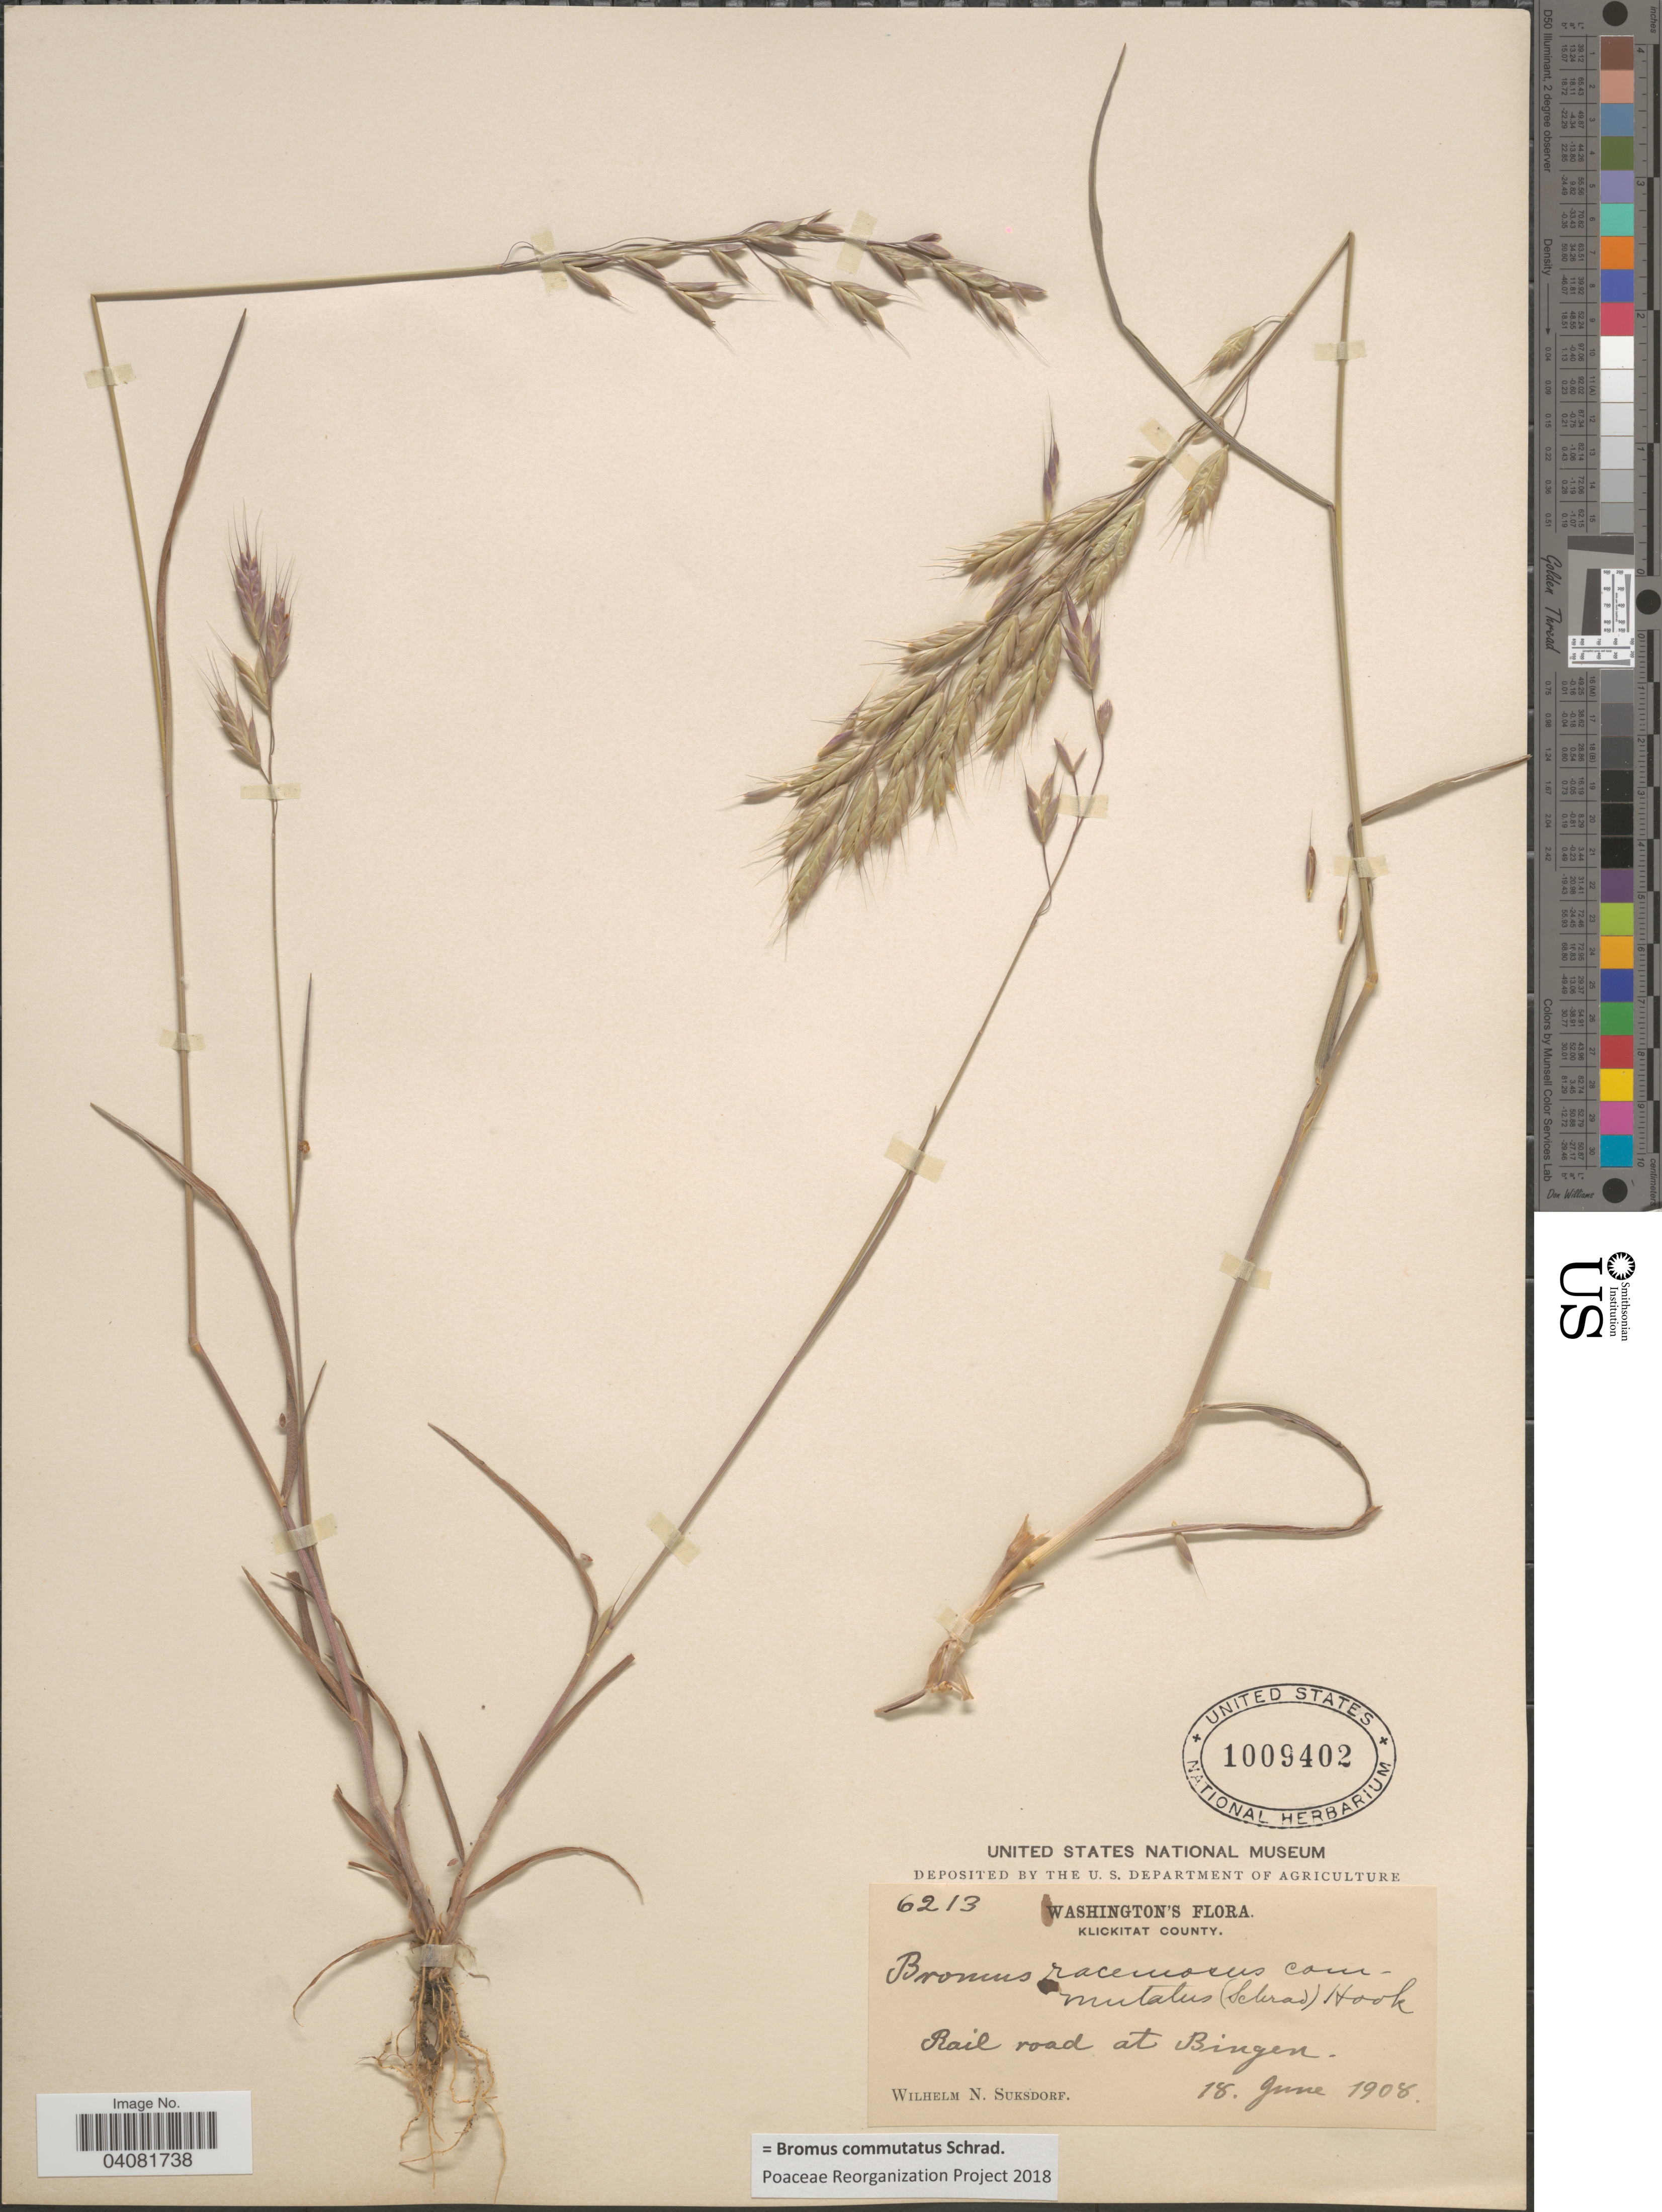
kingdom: Plantae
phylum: Tracheophyta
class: Liliopsida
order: Poales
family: Poaceae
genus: Bromus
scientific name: Bromus commutatus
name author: Schrad.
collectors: W. N. Suksdorf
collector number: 6213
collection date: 1908-06-18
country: United States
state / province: Washington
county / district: Klickitat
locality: Klickitat County. Rail road at Bingen.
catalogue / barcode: US 1009402